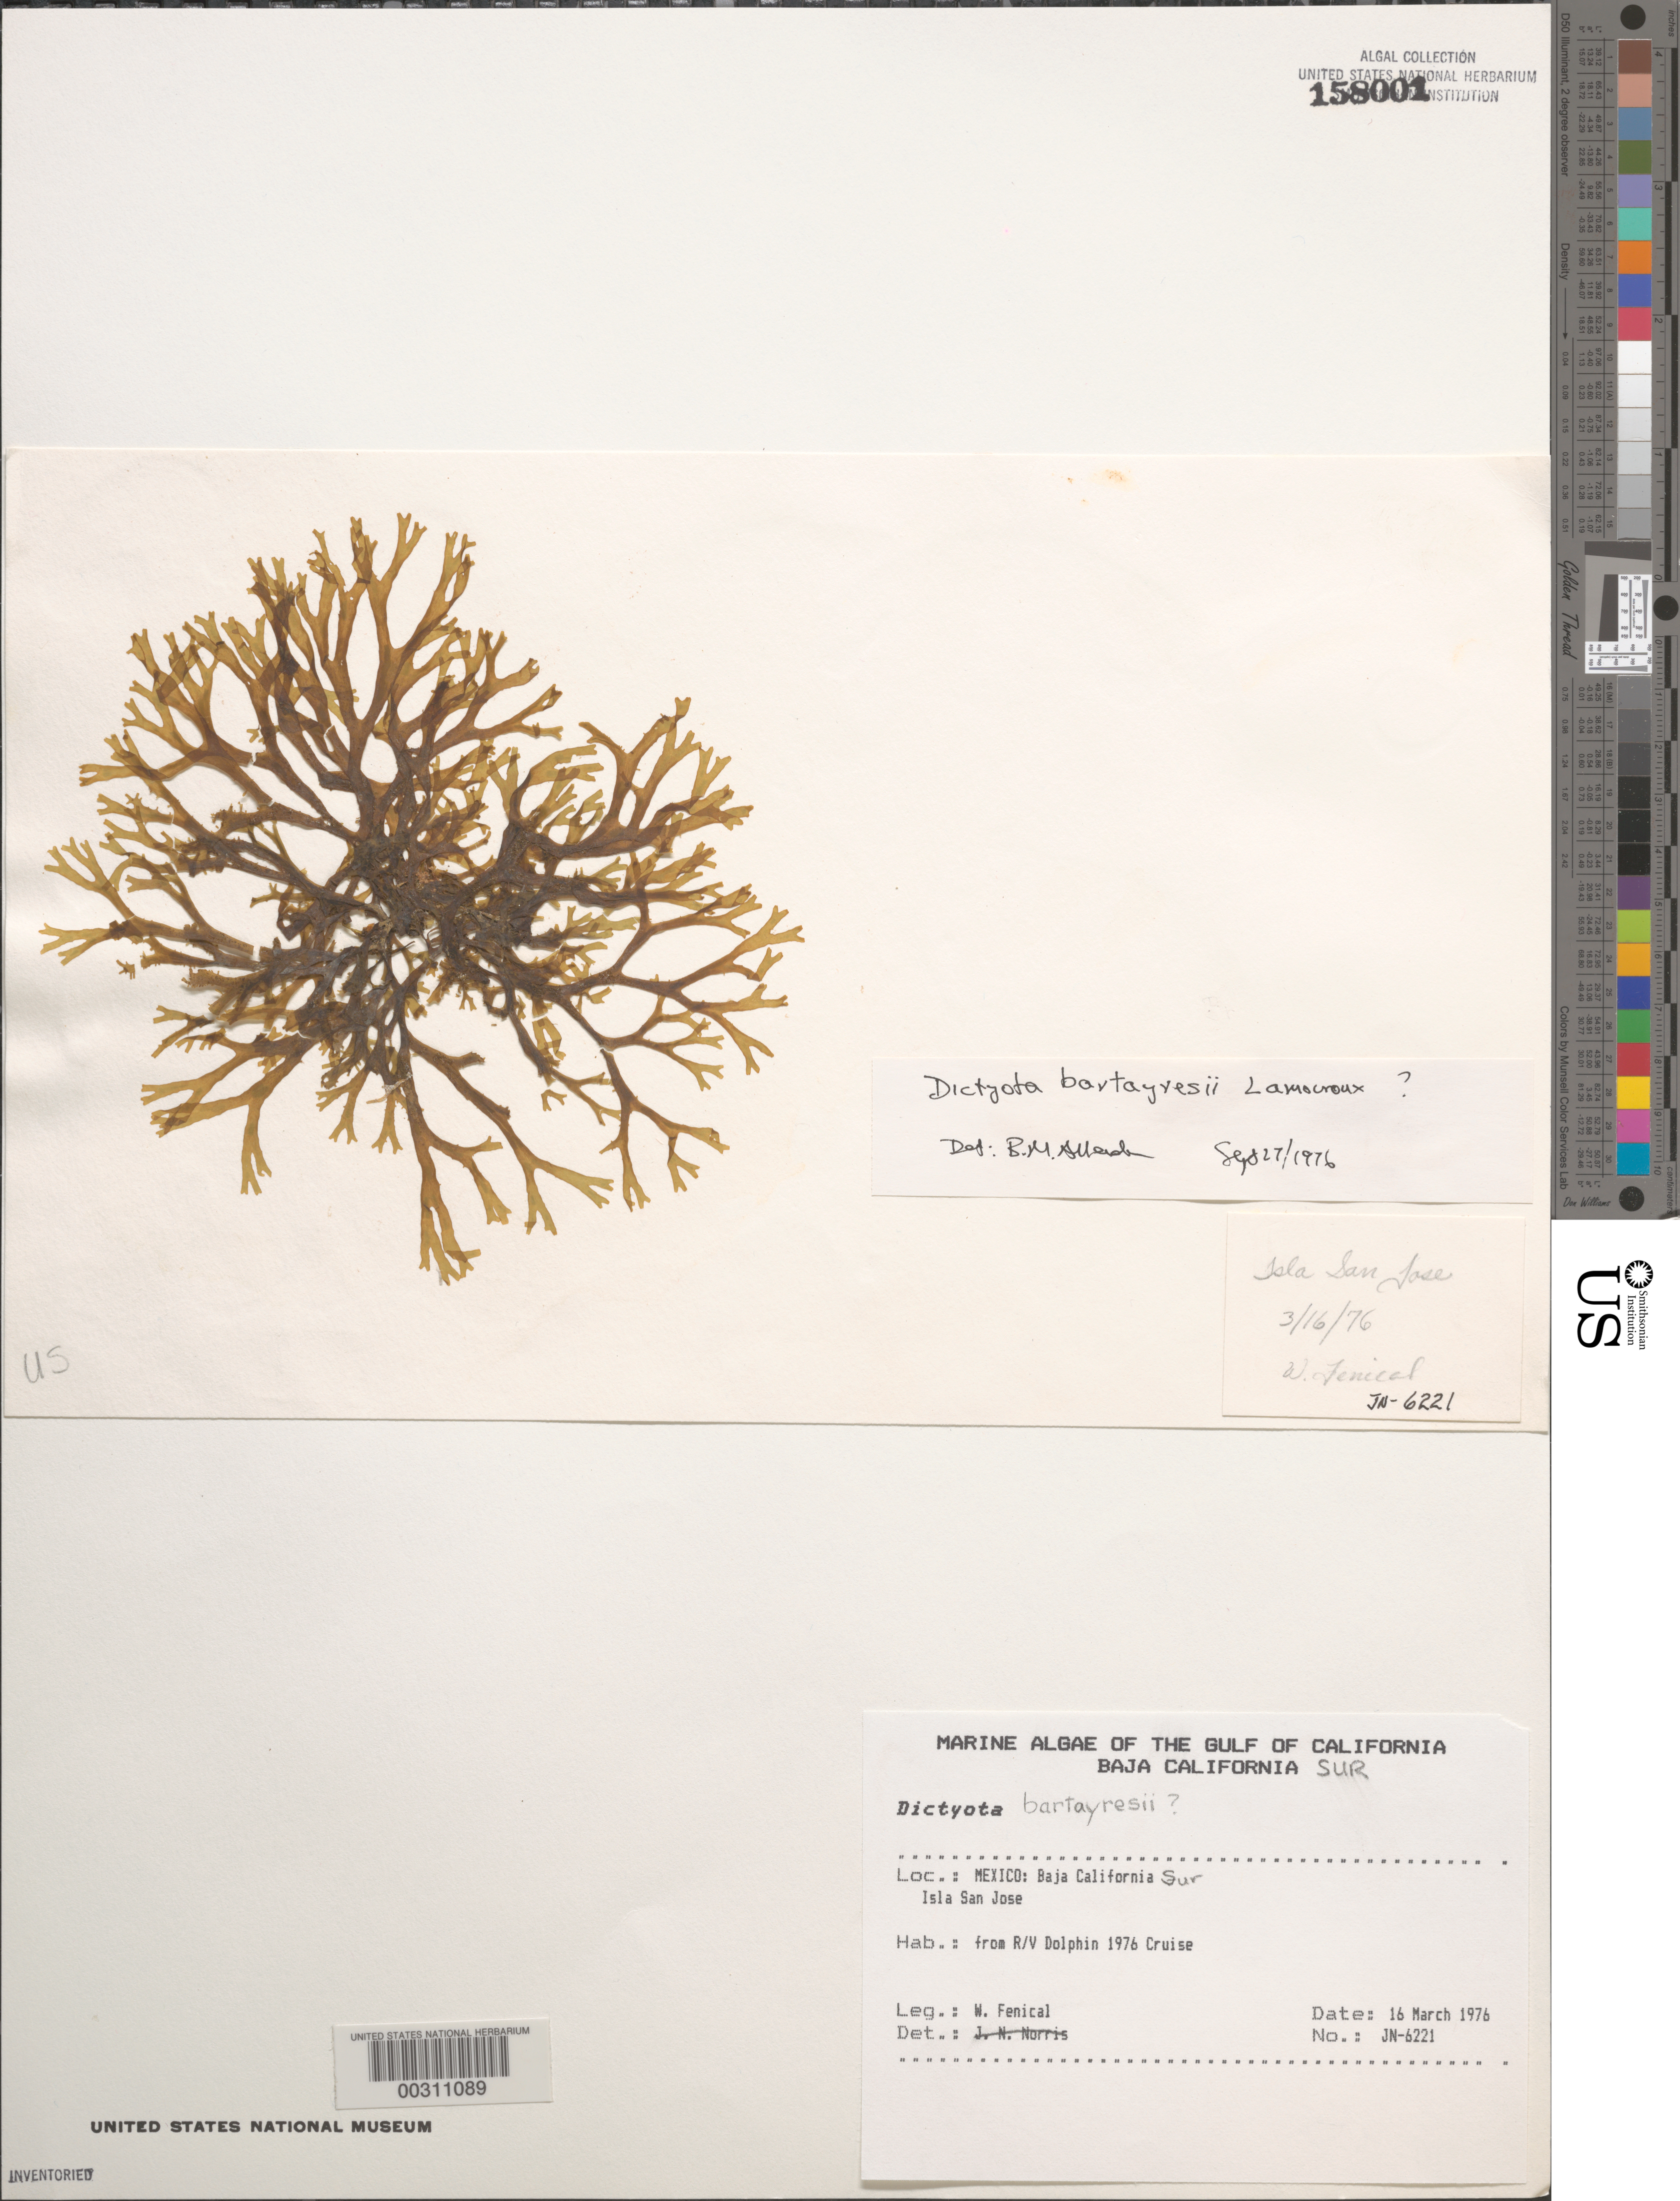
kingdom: Chromista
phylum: Ochrophyta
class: Phaeophyceae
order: Dictyotales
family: Dictyotaceae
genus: Dictyota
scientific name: Dictyota bartayresiana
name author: J.V.Lamouroux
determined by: Allender, B. M.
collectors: W. Fenical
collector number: Jn-6221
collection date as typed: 16 Mar 1976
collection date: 1976-03-16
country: Mexico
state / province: Baja California Sur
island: Isla San Jose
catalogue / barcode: US 158001